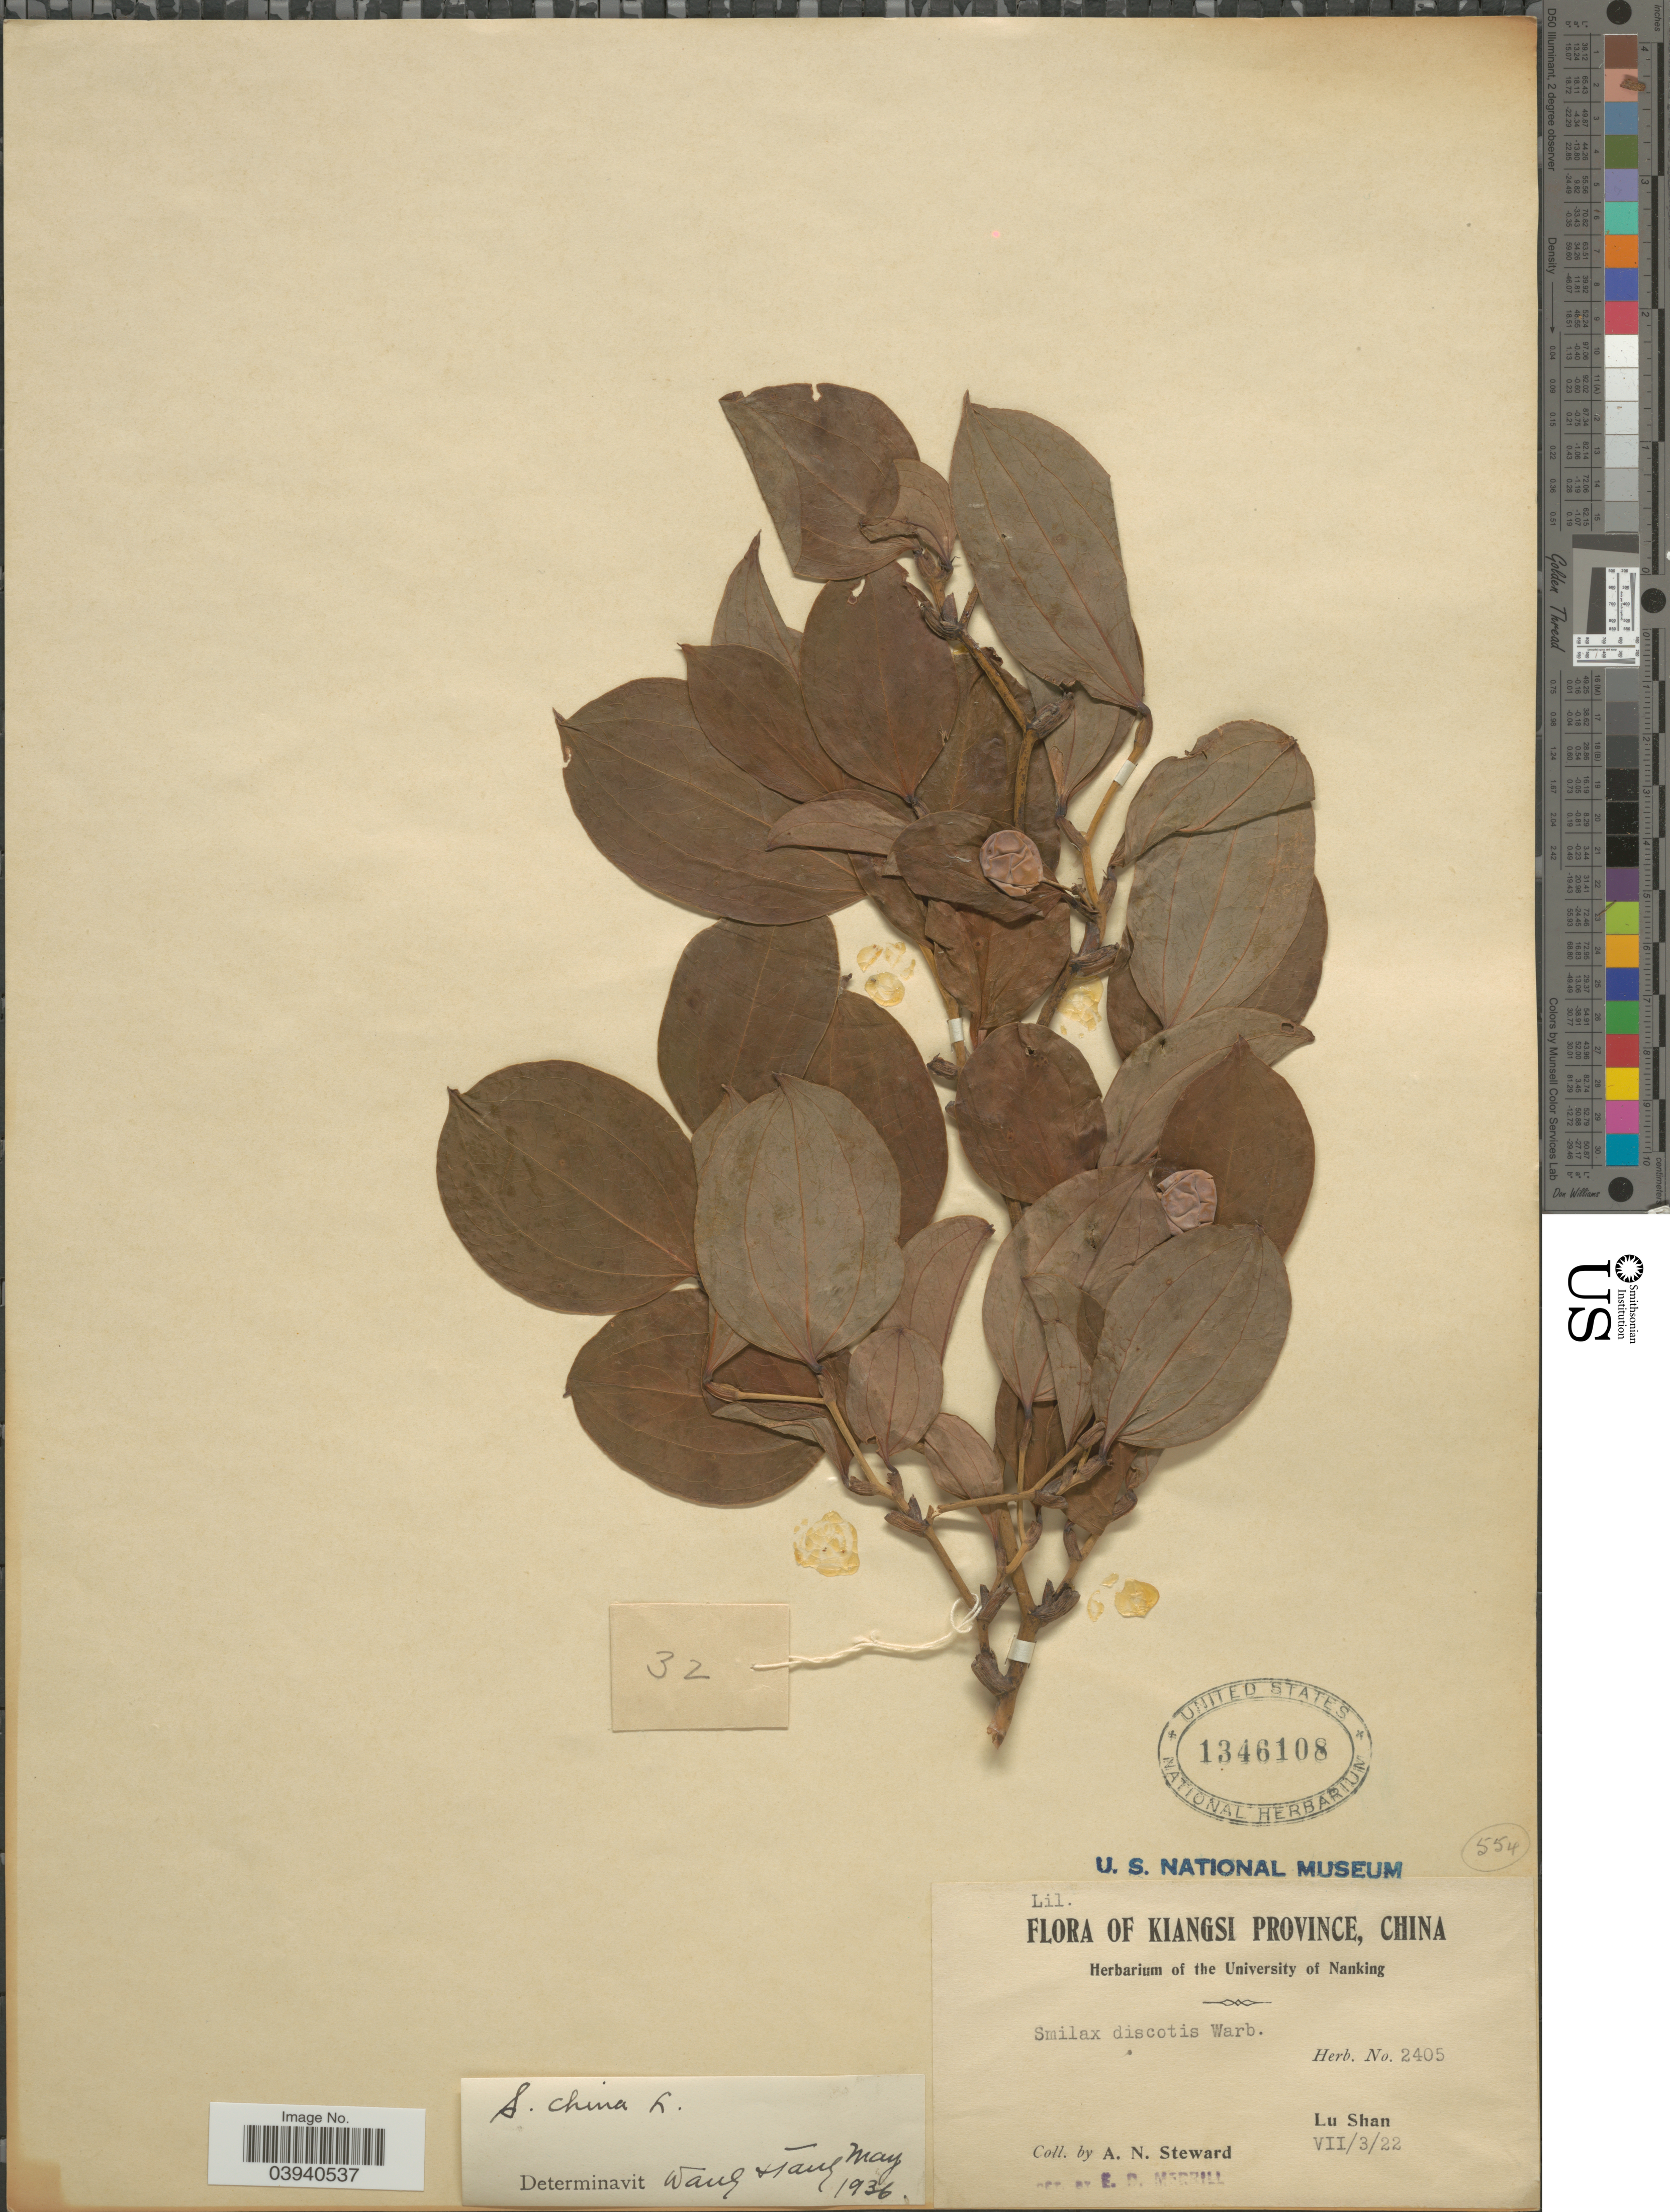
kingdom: Plantae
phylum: Tracheophyta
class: Liliopsida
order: Liliales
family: Smilacaceae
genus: Smilax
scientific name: Smilax china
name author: L.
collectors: A. N. Steward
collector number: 2405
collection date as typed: Transcribed d/m/y: 3/7/22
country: China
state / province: Jiangxi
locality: Kiangsi Province. Lu Shan.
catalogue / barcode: US 1346108